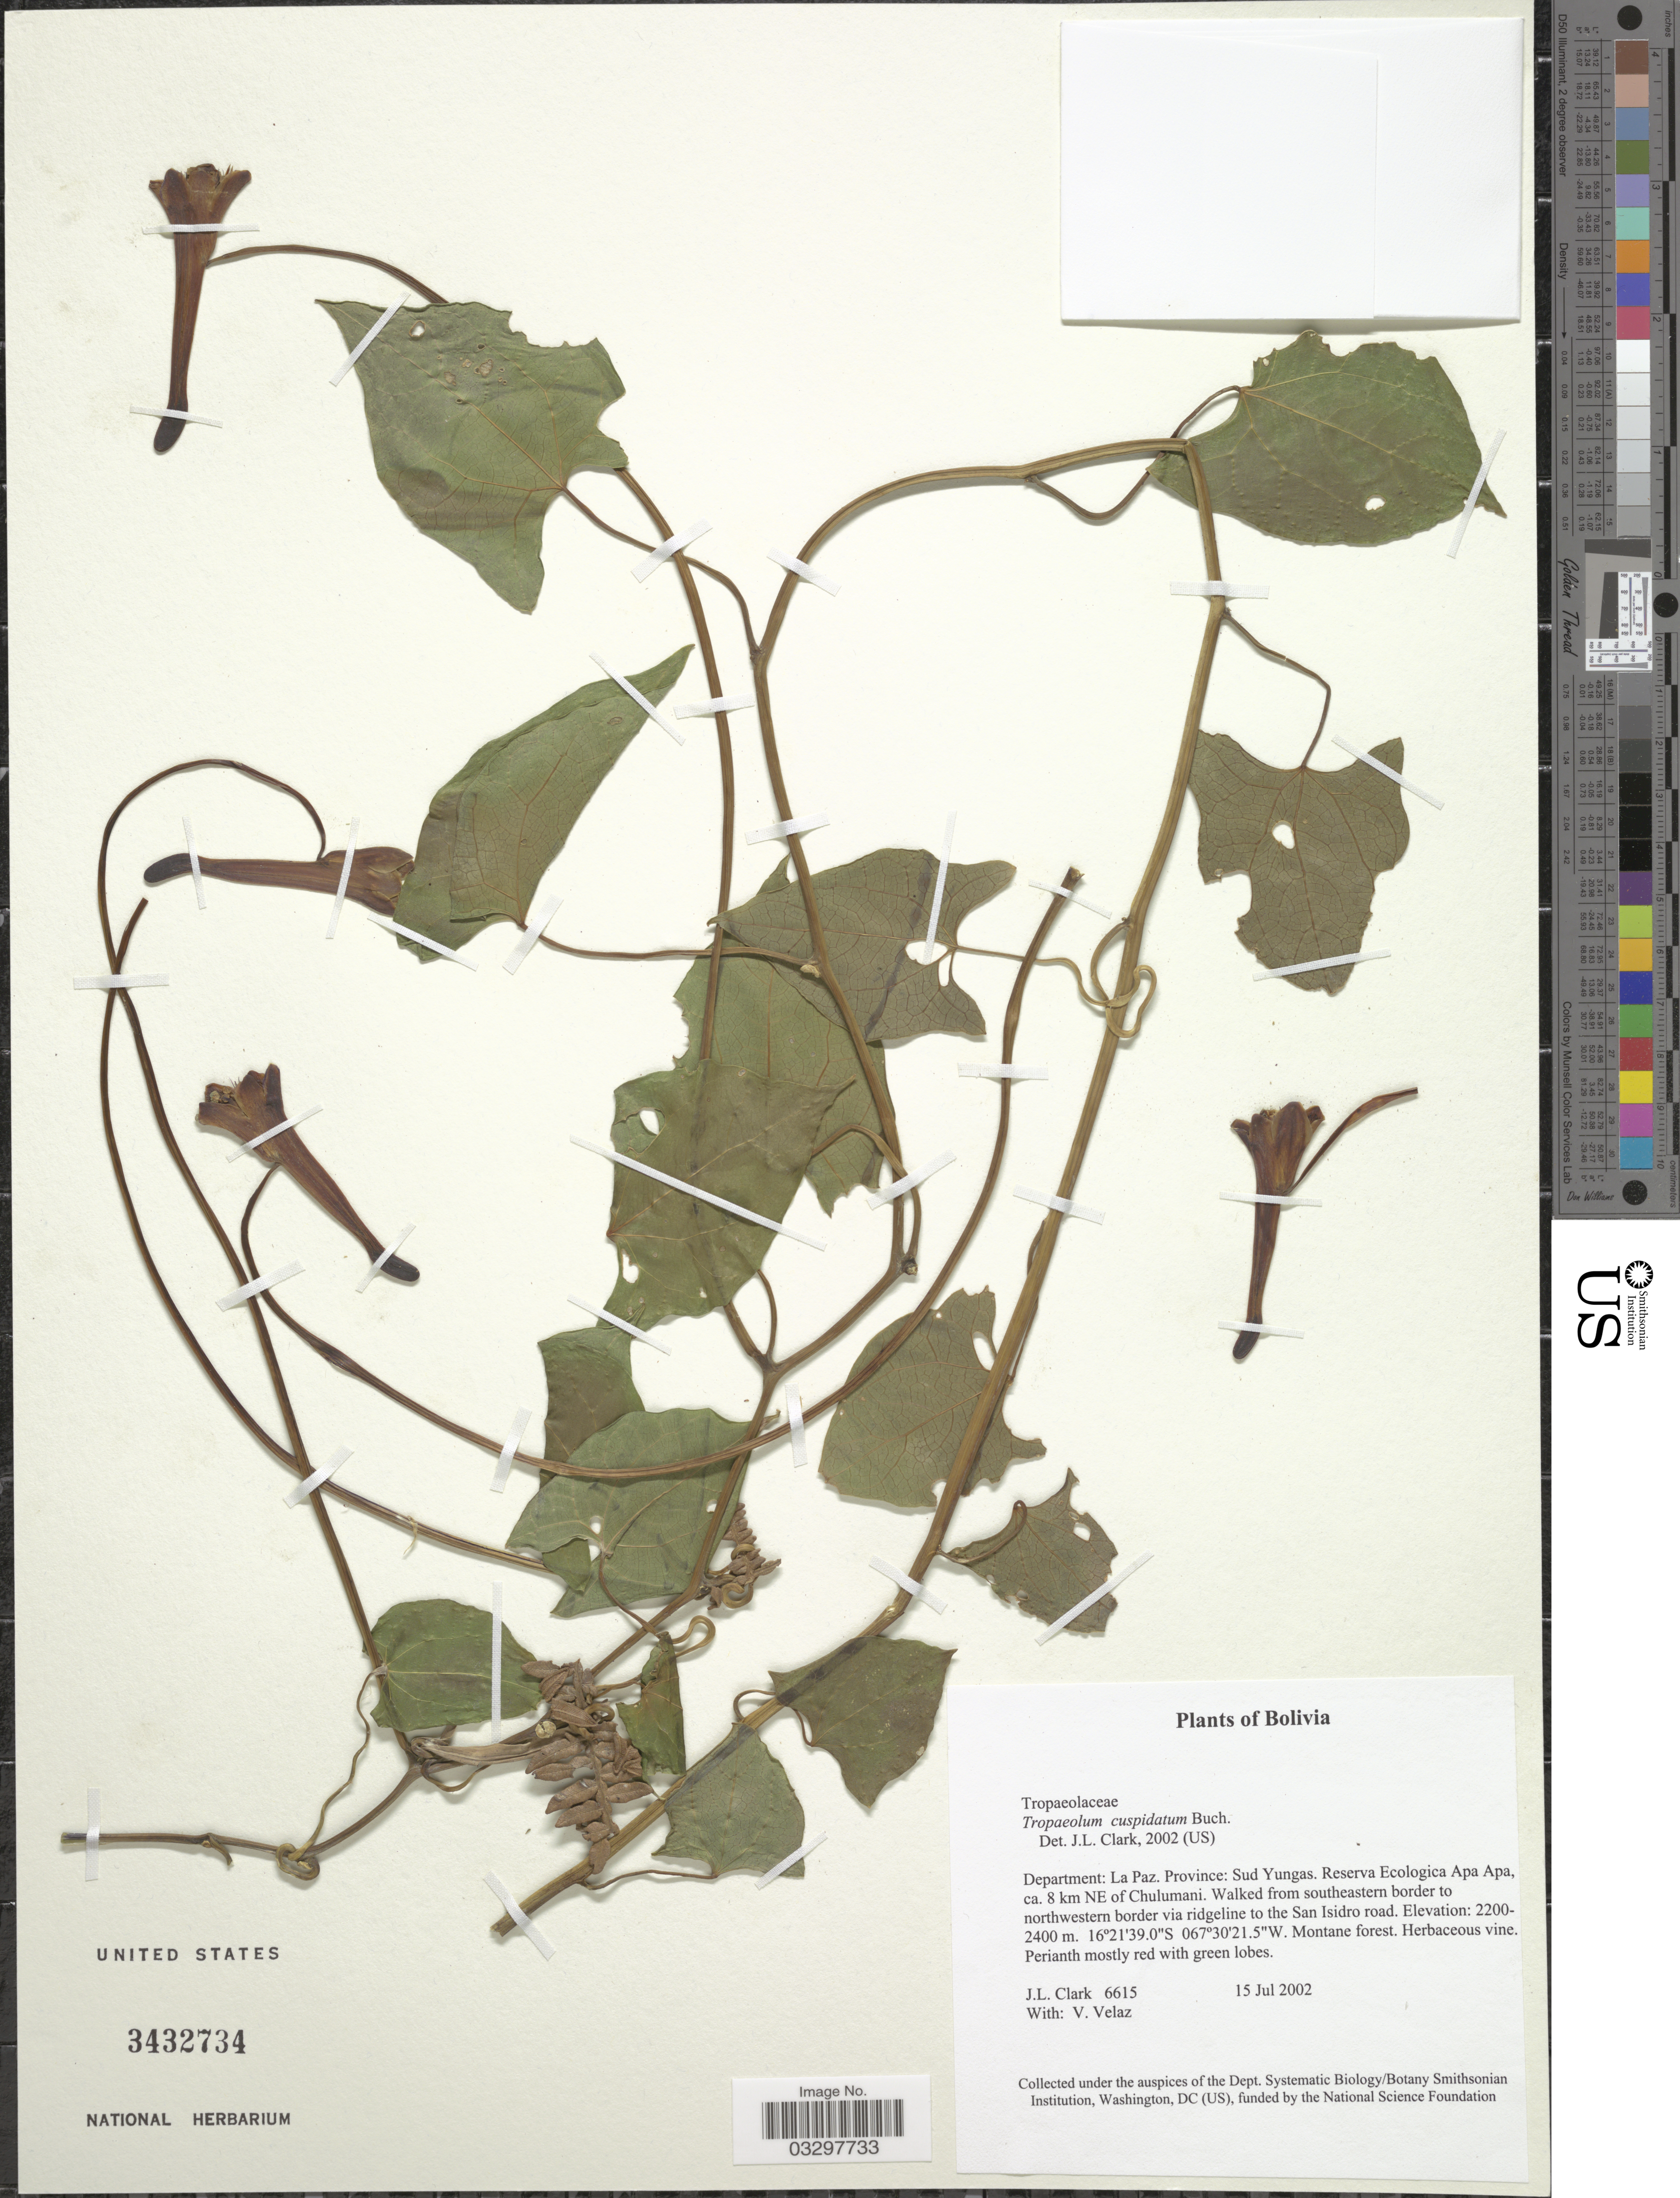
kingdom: Plantae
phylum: Tracheophyta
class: Magnoliopsida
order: Brassicales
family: Tropaeolaceae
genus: Tropaeolum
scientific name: Tropaeolum cuspidatum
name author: Buchenau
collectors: J. L. Clark & V. Velaz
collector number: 6615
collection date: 2002-07-15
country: Bolivia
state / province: La Paz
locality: Department: La Paz. Province: Sud Yungas. Reserva Ecologica Apa Apa, ca. 8 km NE of Chulumani. Walked from southeastern border to northwestern border via ridgeline to the San Isidro road.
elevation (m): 2200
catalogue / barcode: US 3432734